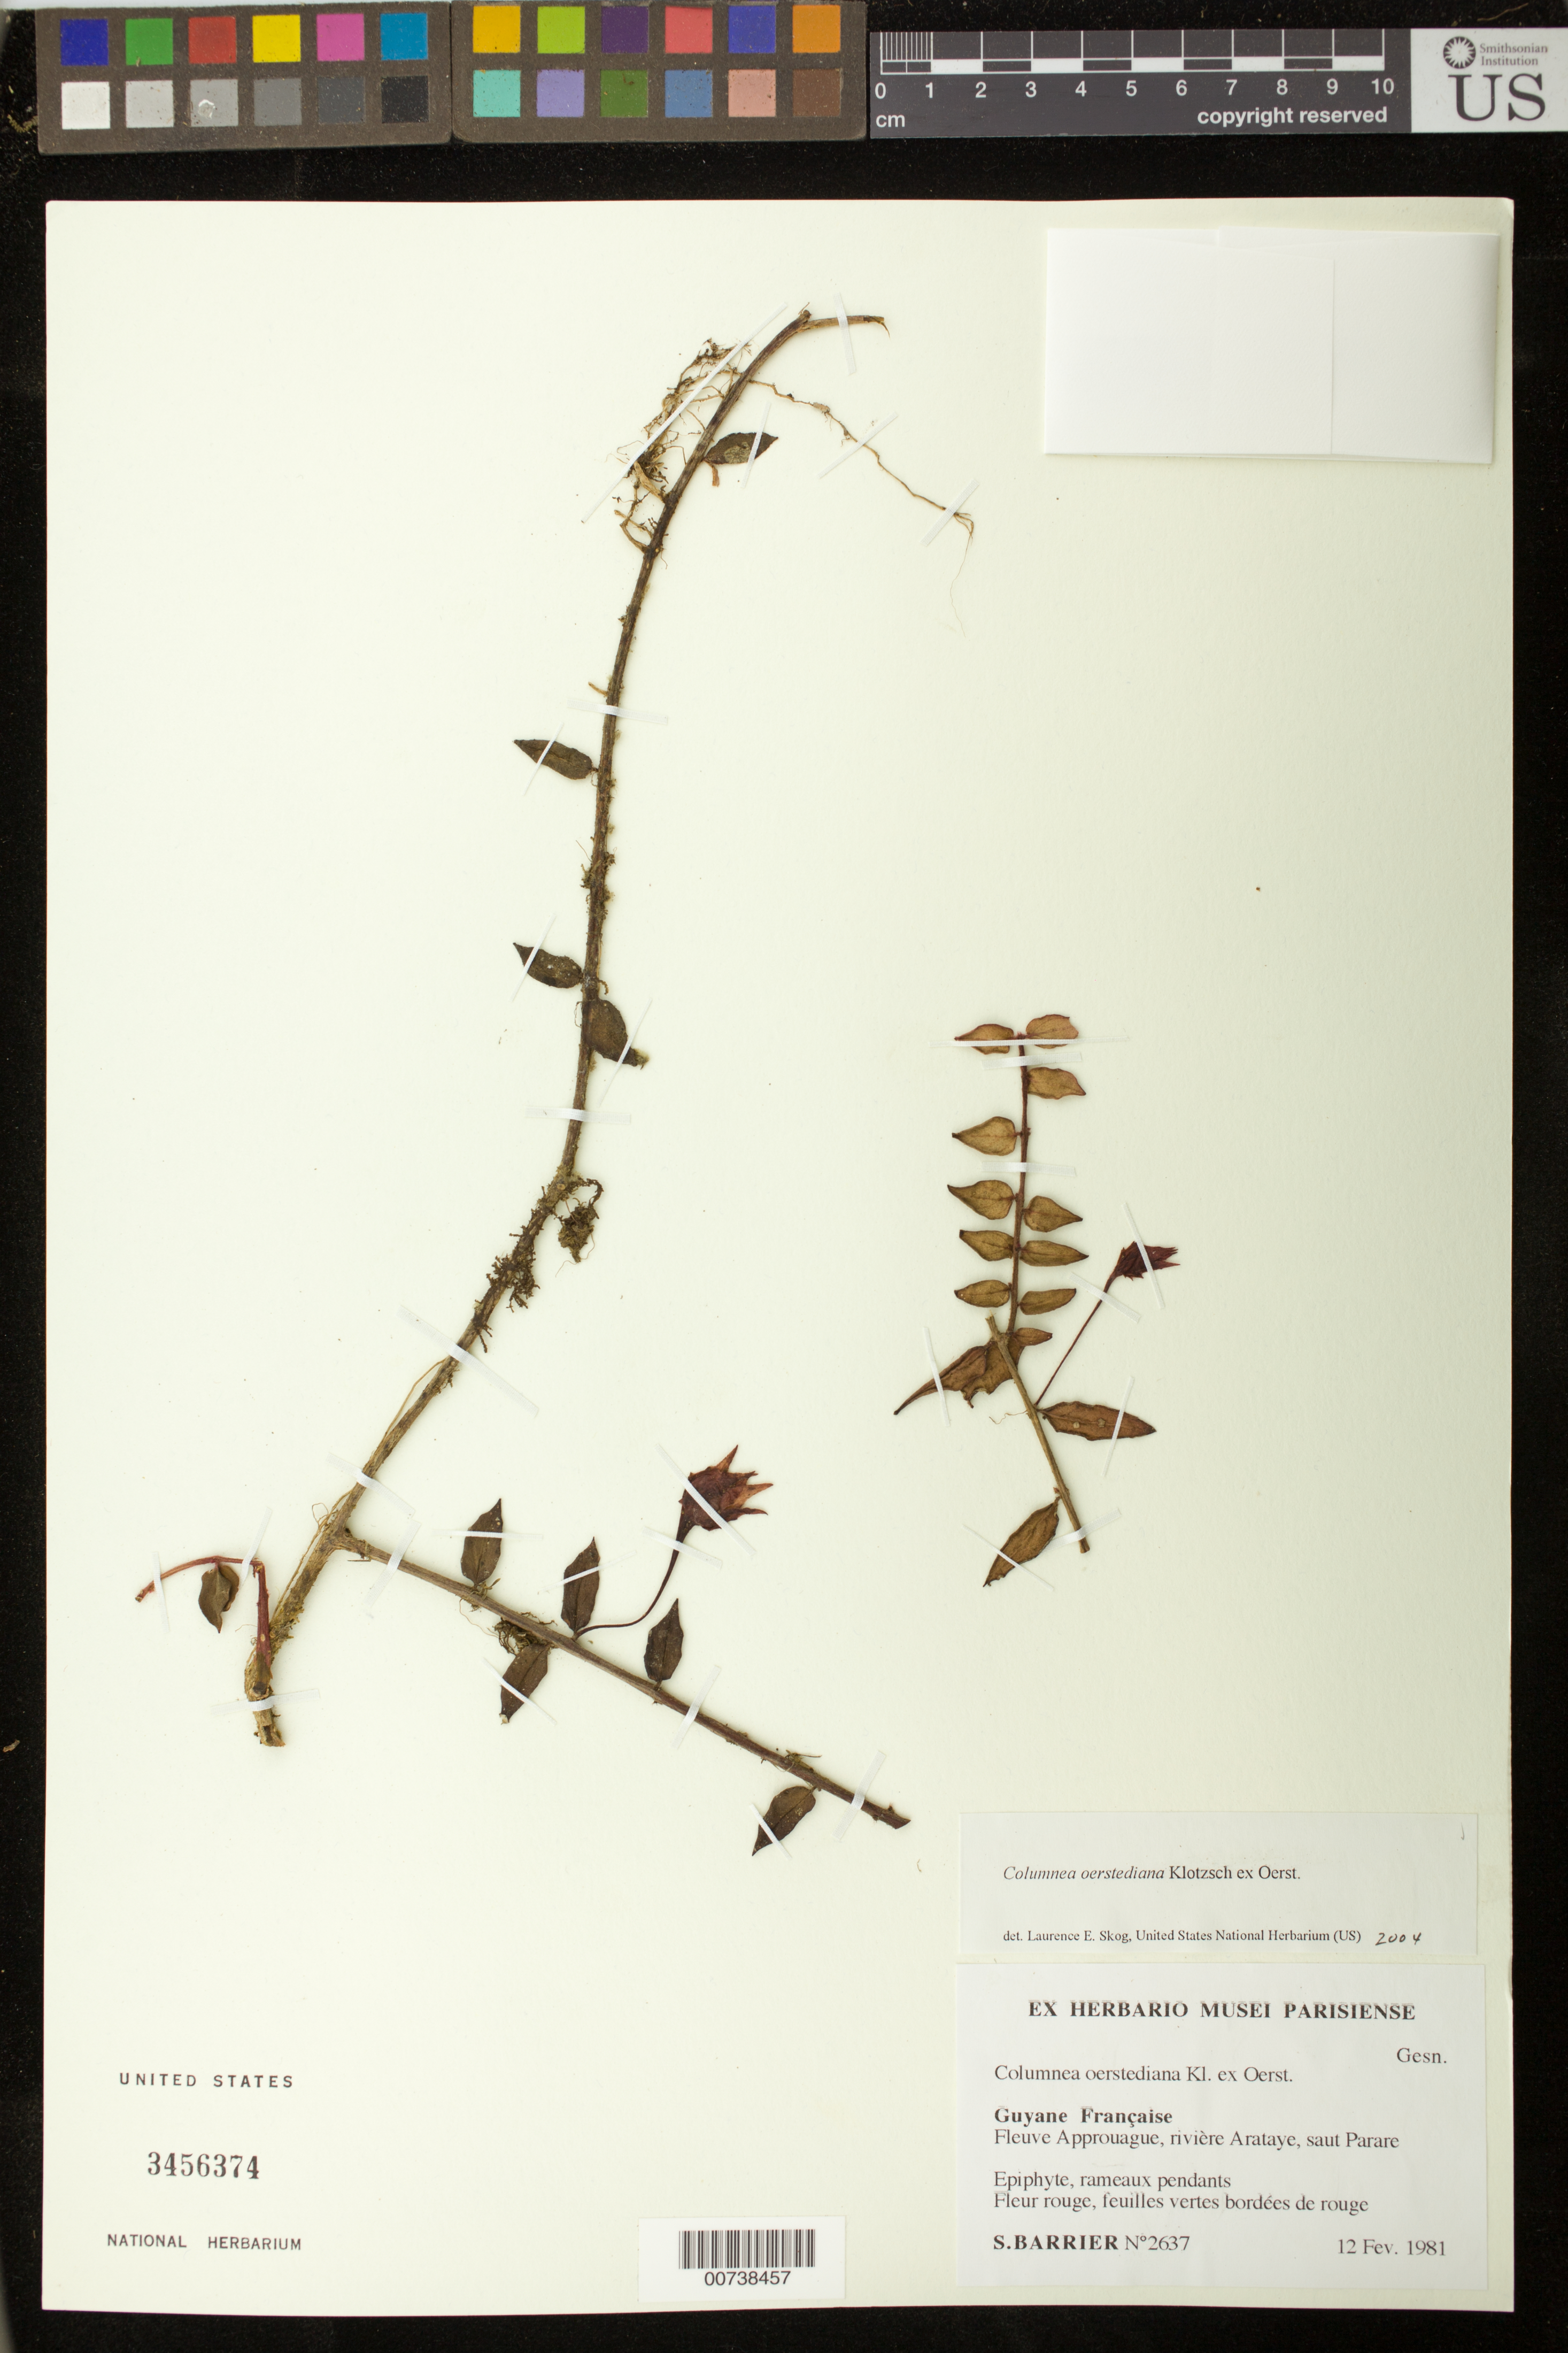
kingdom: Plantae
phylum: Tracheophyta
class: Magnoliopsida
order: Lamiales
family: Gesneriaceae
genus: Columnea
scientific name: Columnea oerstediana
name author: Klotzsch ex Oerst.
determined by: Skog, Laurence E.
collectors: S. Barrier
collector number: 2637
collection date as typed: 12 Feb 1981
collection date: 1981-02-12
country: French Guiana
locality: Fleuve Approuague, rivière Arataye, Saut Parare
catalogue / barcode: US 3456374